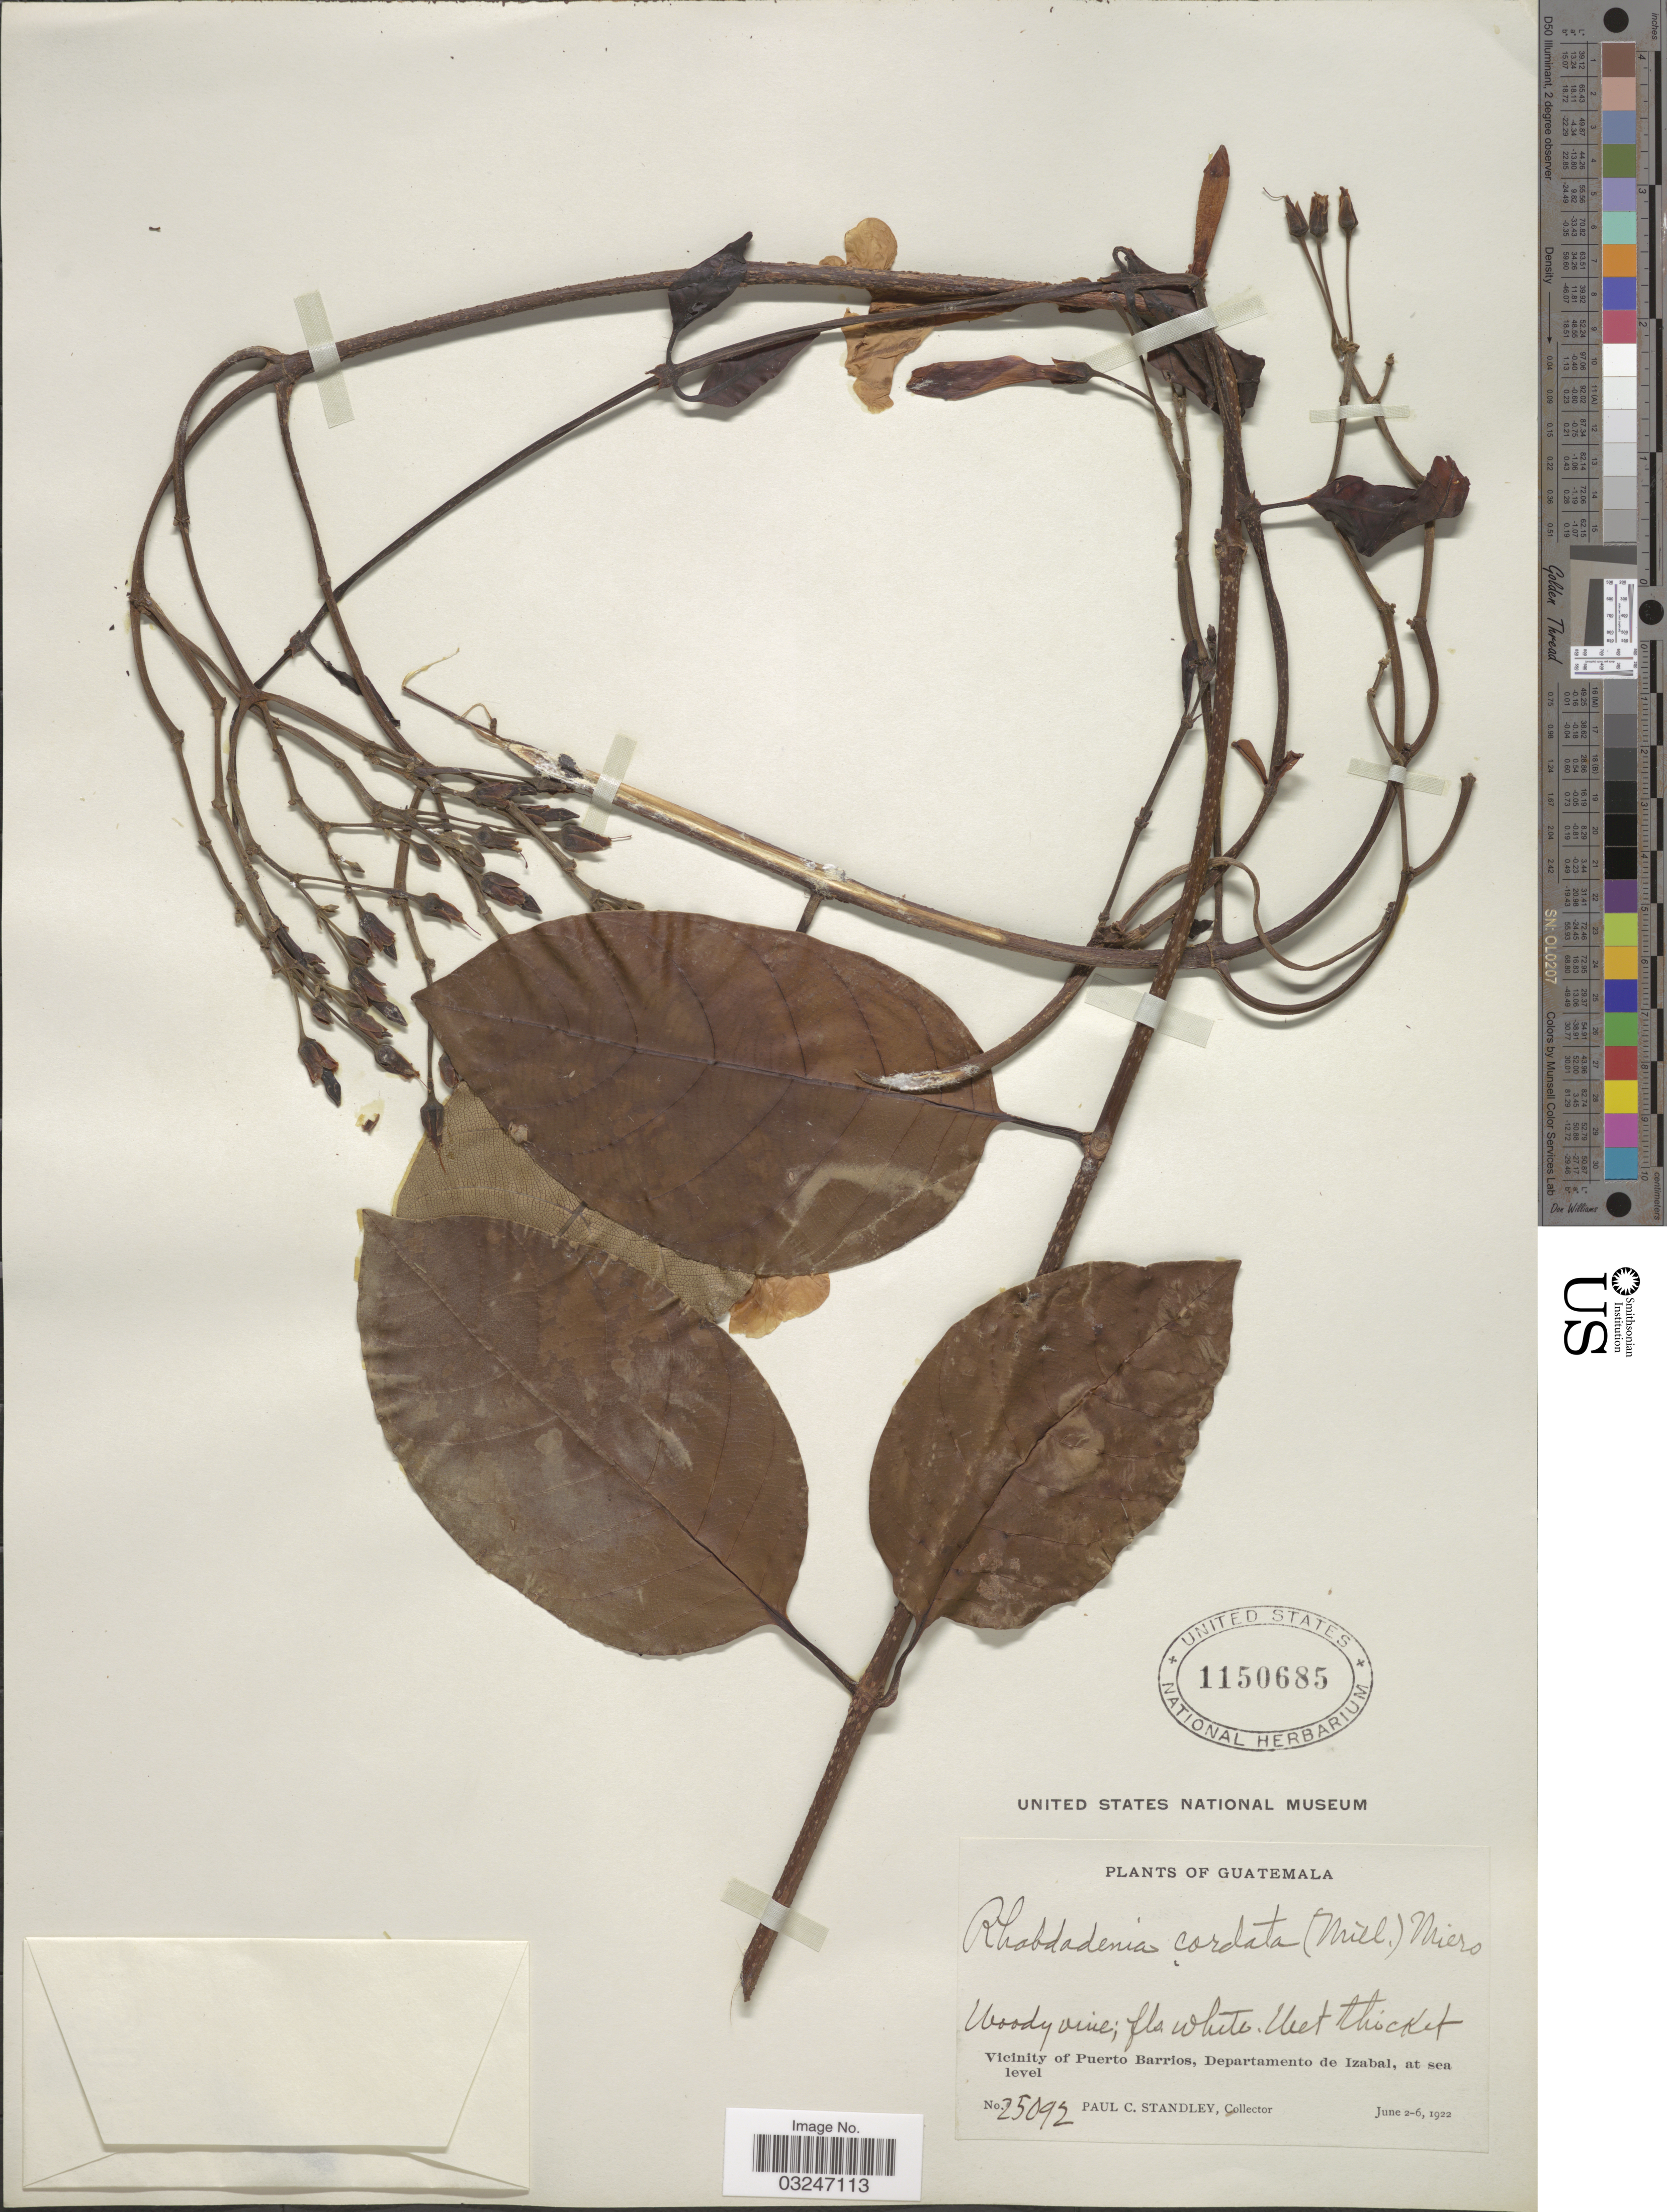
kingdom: Plantae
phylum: Tracheophyta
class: Magnoliopsida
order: Gentianales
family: Apocynaceae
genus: Rhabdadenia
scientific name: Rhabdadenia cordata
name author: Miers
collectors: P. C. Standley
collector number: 25092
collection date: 1922-06-02/1922-06-06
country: Guatemala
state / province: Izabal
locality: Vicinity of Puerto Barrios, Departamento de Izabal.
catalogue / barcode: US 1150685